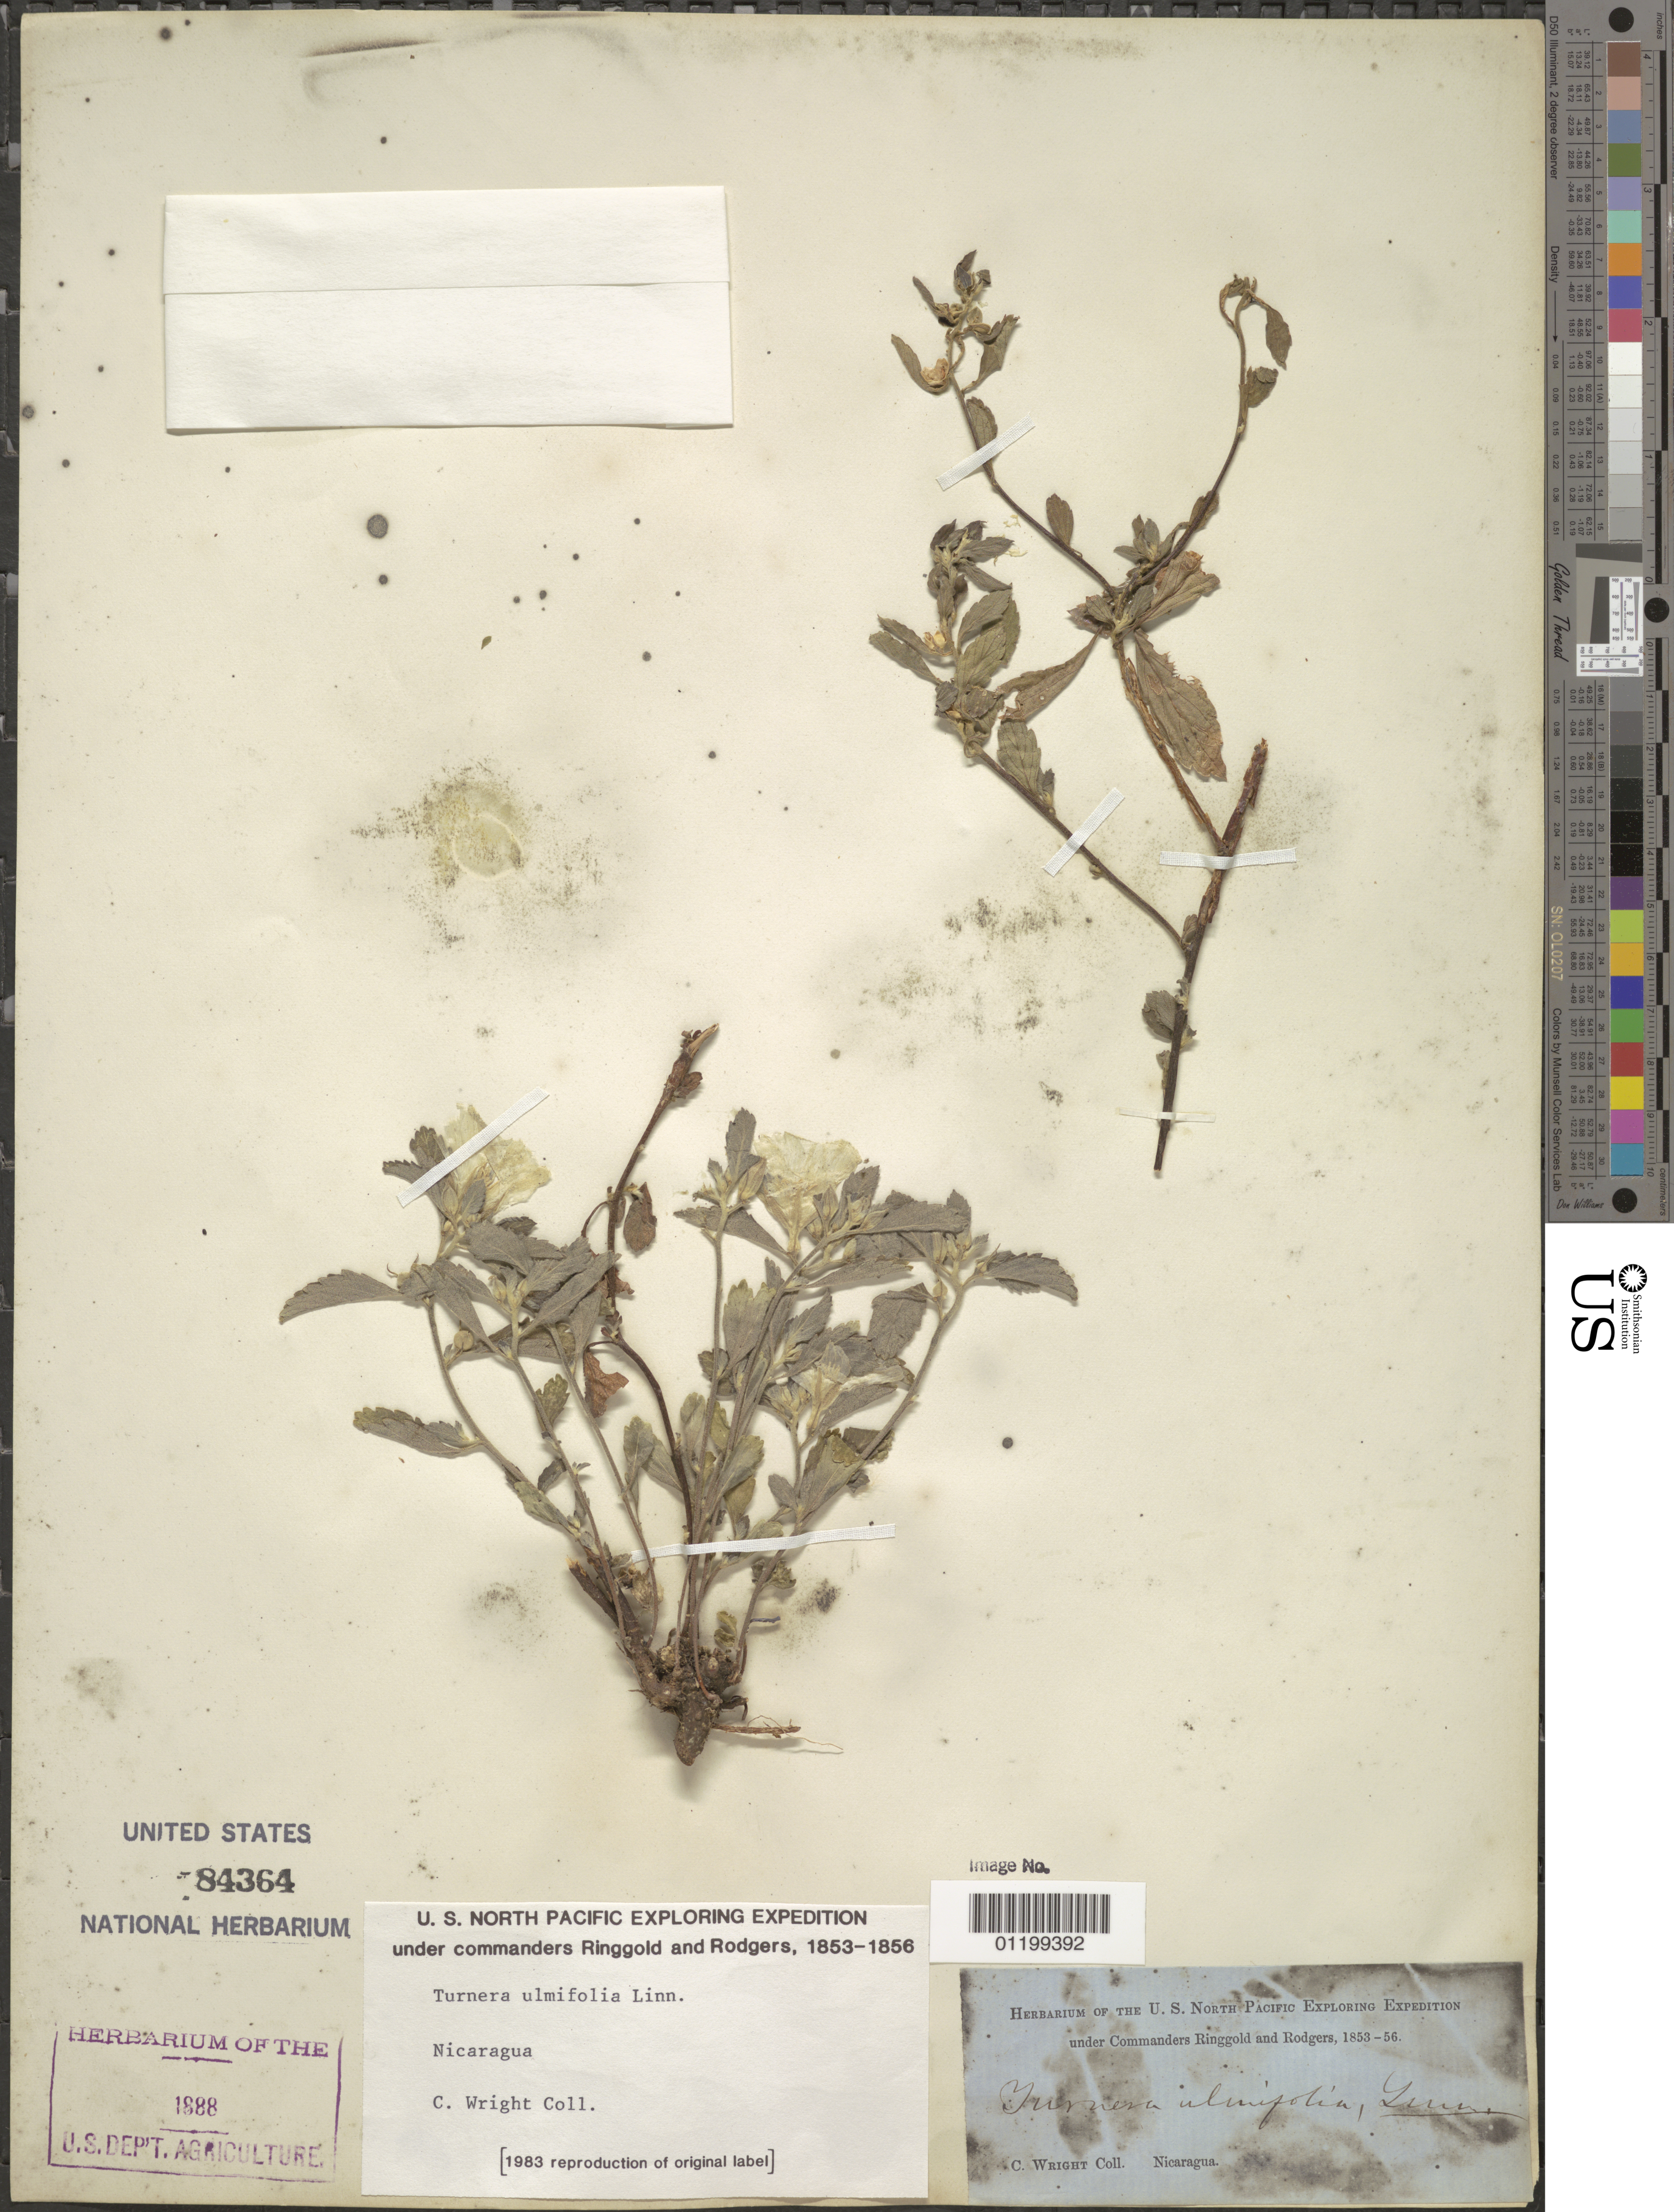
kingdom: Plantae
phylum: Tracheophyta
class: Magnoliopsida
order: Malpighiales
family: Turneraceae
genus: Turnera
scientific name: Turnera ulmifolia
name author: L.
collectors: C. Wright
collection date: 1853/1856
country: Nicaragua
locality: U.S. North Pacific Exploring Expedition under Commanders Ringgold and Rodgers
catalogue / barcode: US 84364